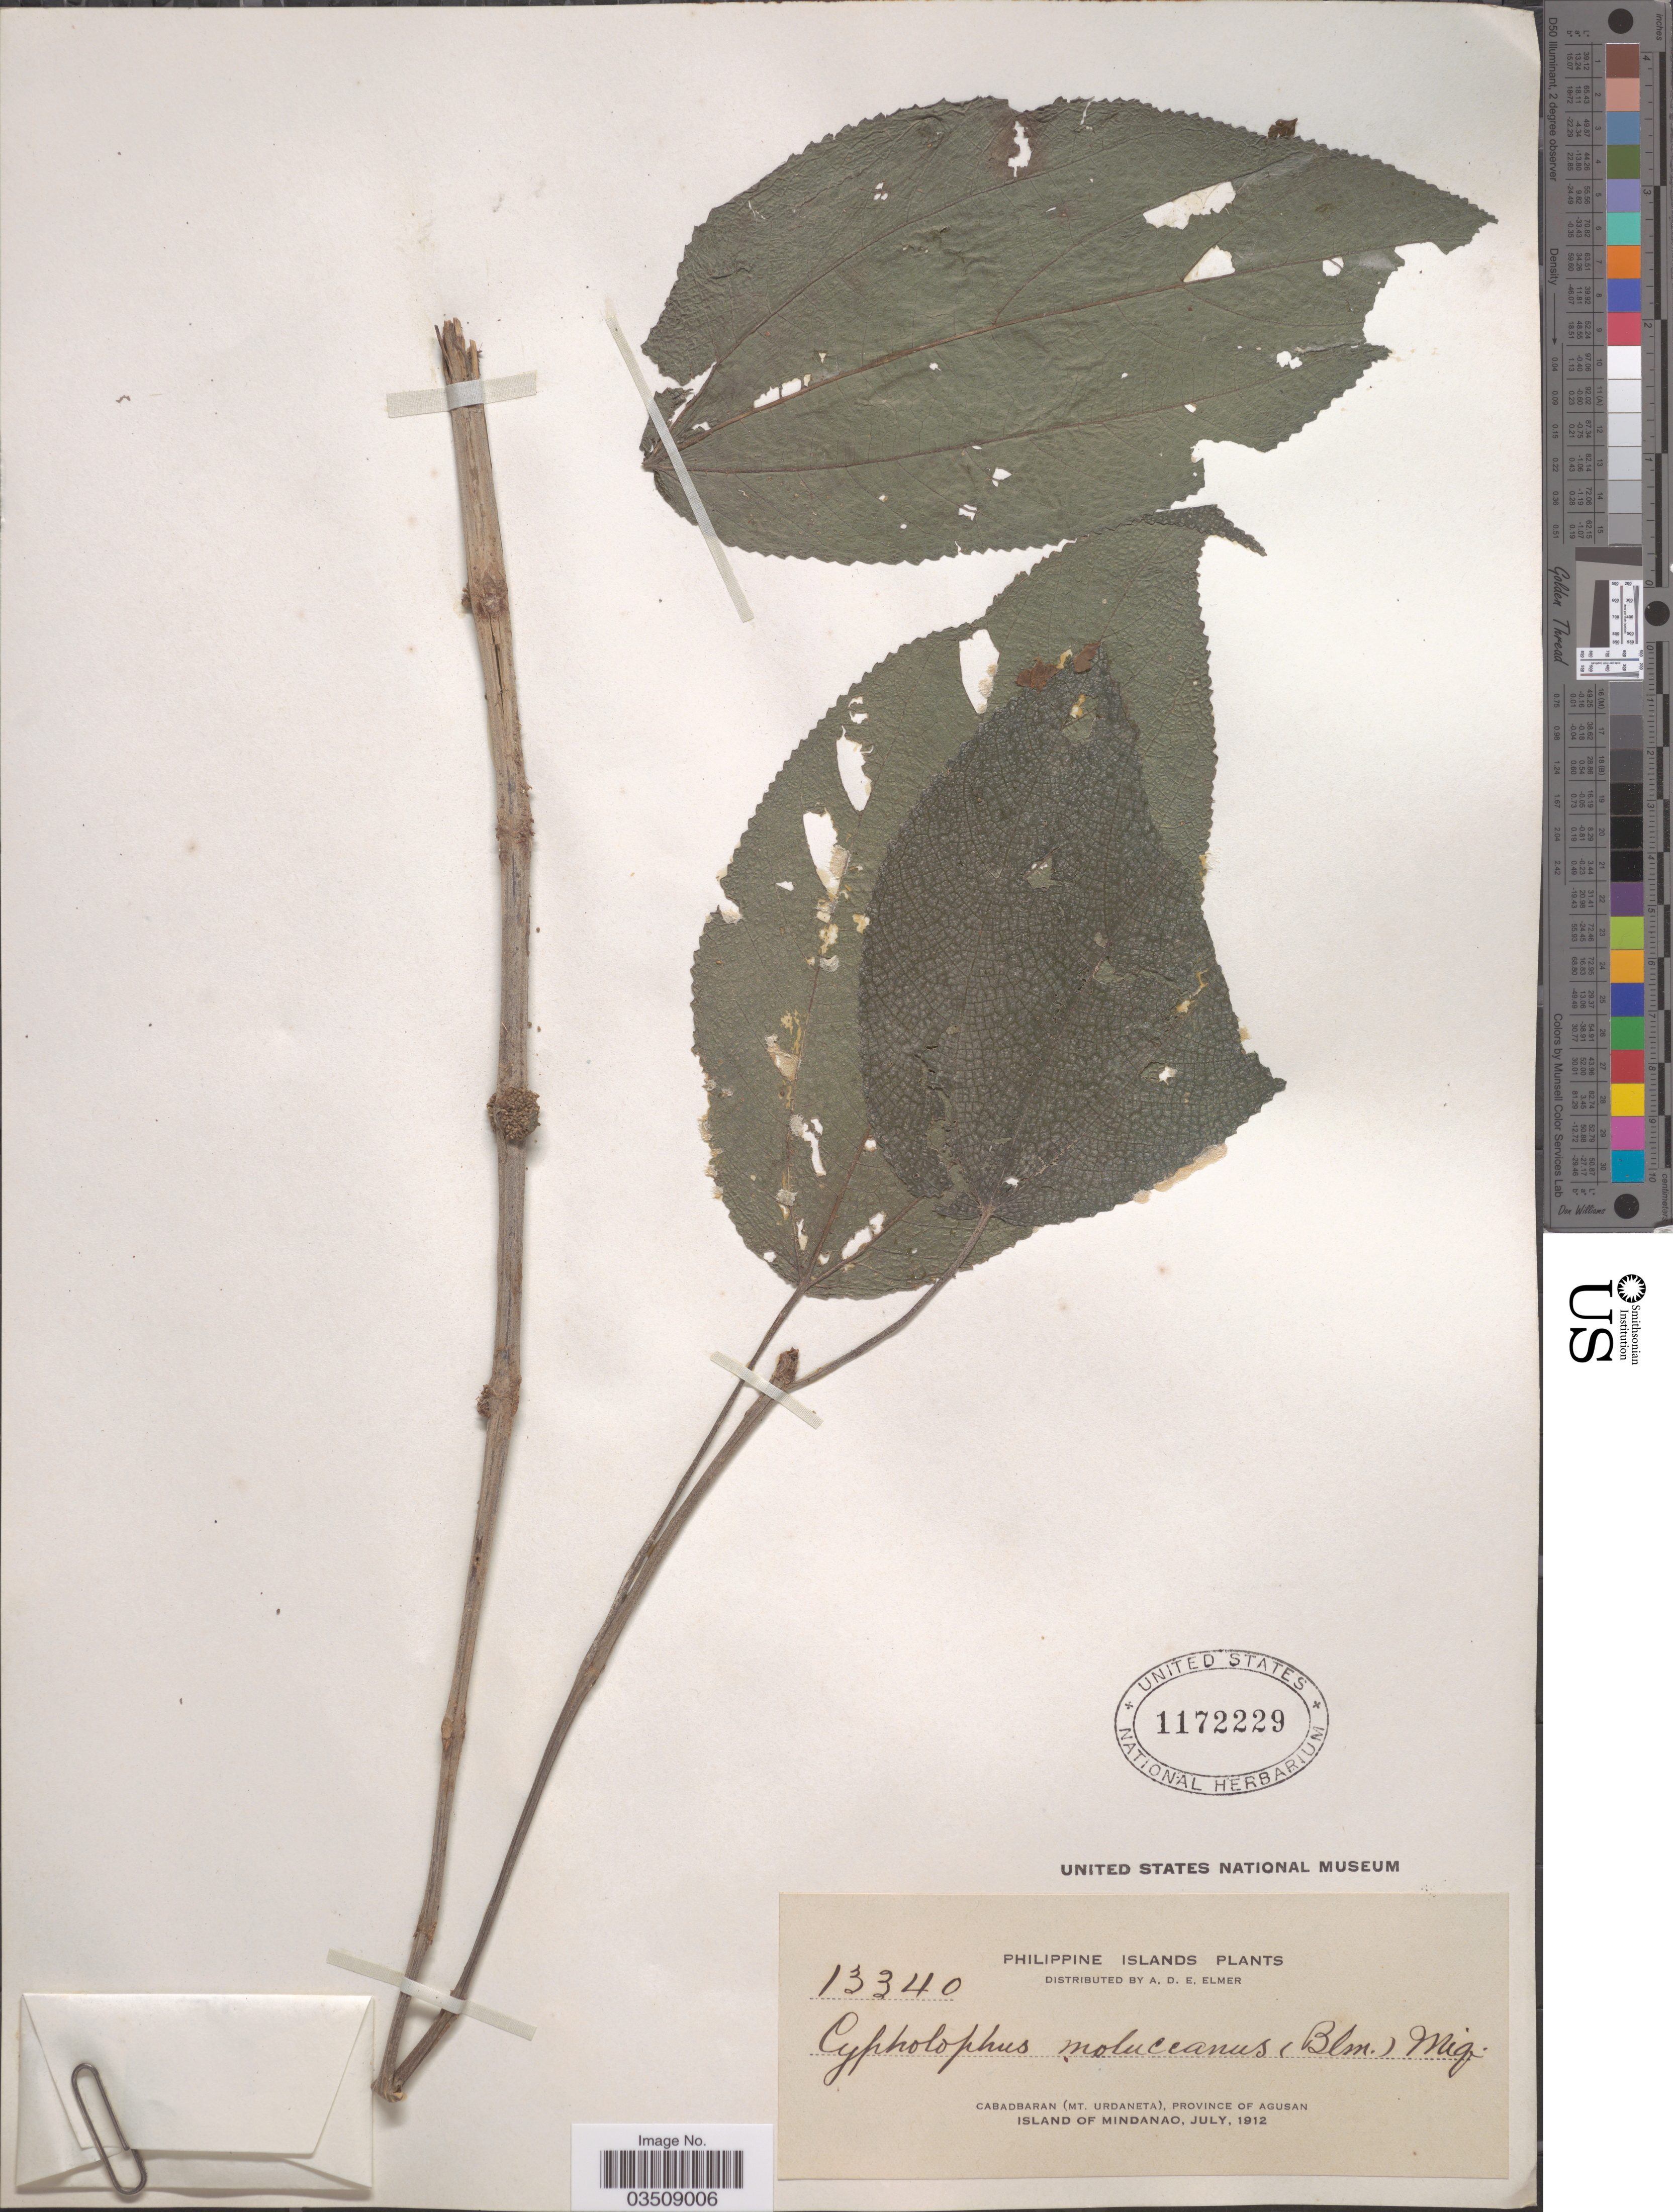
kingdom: Plantae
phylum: Tracheophyta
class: Magnoliopsida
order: Rosales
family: Urticaceae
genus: Cypholophus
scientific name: Cypholophus moluccanus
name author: (Blume) Miq.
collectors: A. D. E. Elmer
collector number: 13340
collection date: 1912-07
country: Philippines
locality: Cabadbaran (Mt. Urdaneta), Province of Agusan. Island of Mindanao.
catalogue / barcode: US 1172229